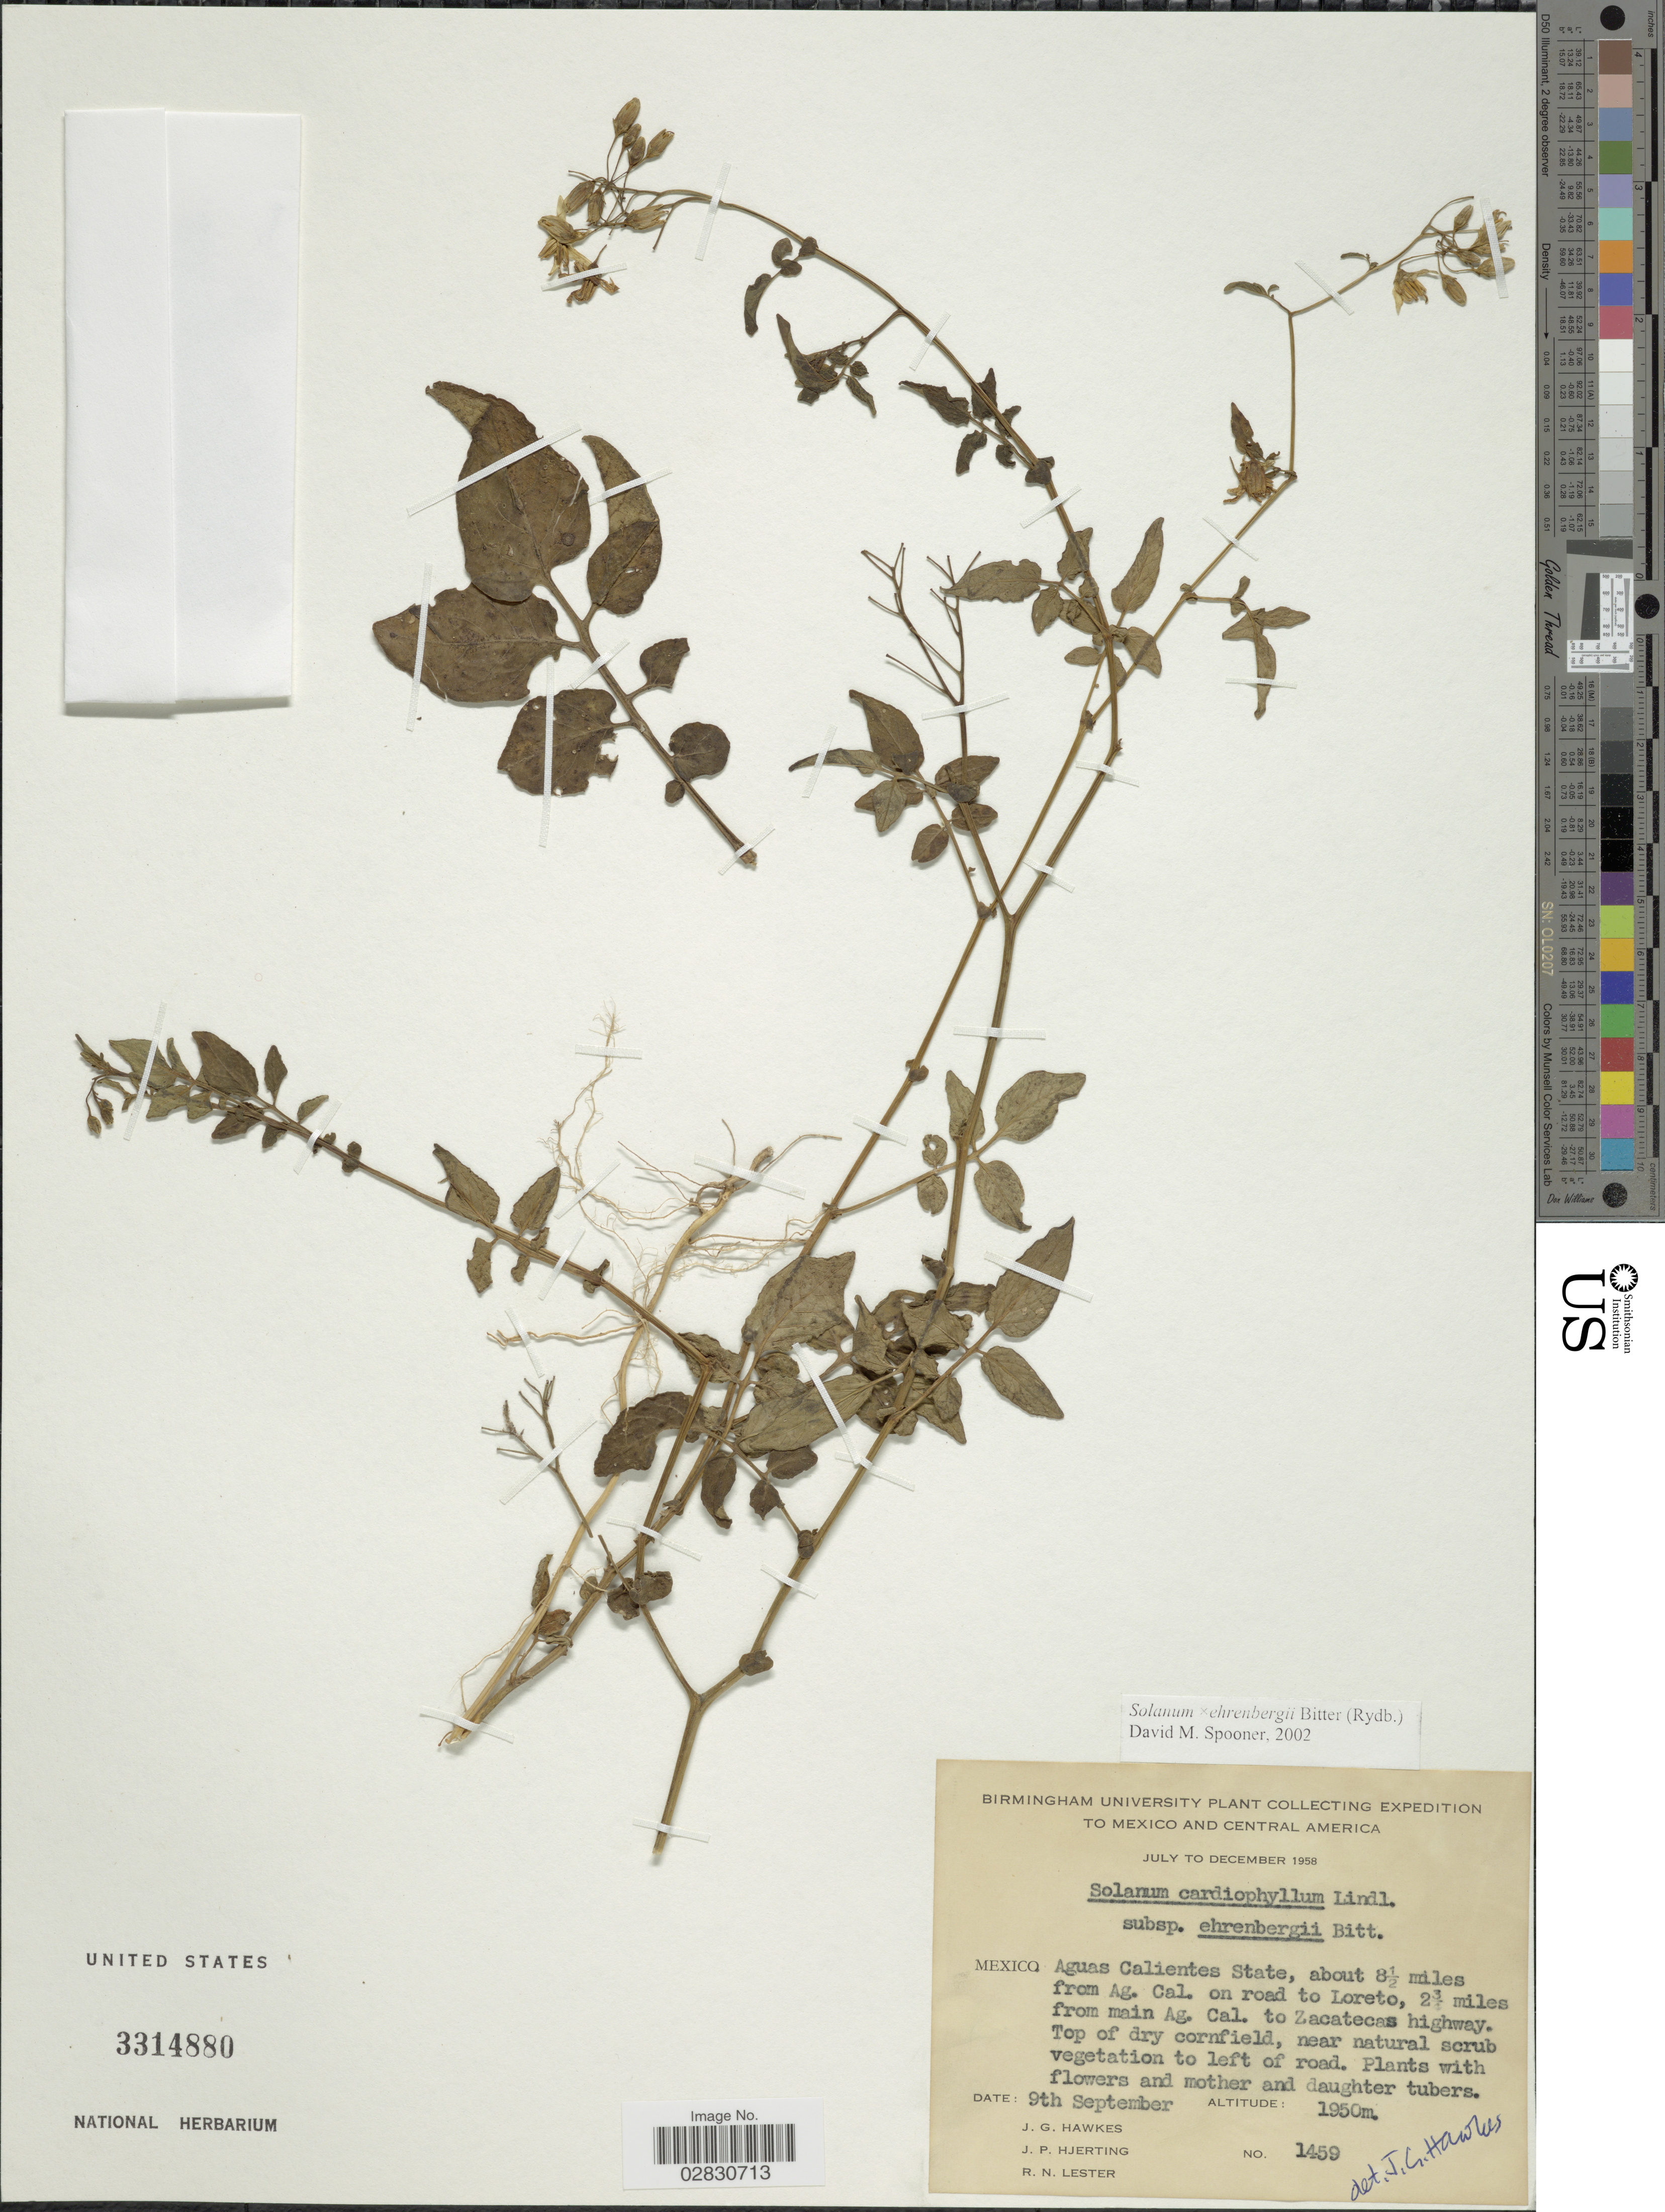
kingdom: Plantae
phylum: Tracheophyta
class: Magnoliopsida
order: Solanales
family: Solanaceae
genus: Solanum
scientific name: Solanum ehrenbergii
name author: Rydb.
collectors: J. Hawkes, J. P. Hjerting & R. Lester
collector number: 1459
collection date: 1958-09-09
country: Mexico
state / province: Aguascalientes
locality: Aguas Calientes State, about 8½ miles from Ag. Cal. on road to Loreto, 2¾ miles from main Ag. Cal. to Zacatecas highway.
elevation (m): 1950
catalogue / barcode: US 3314880